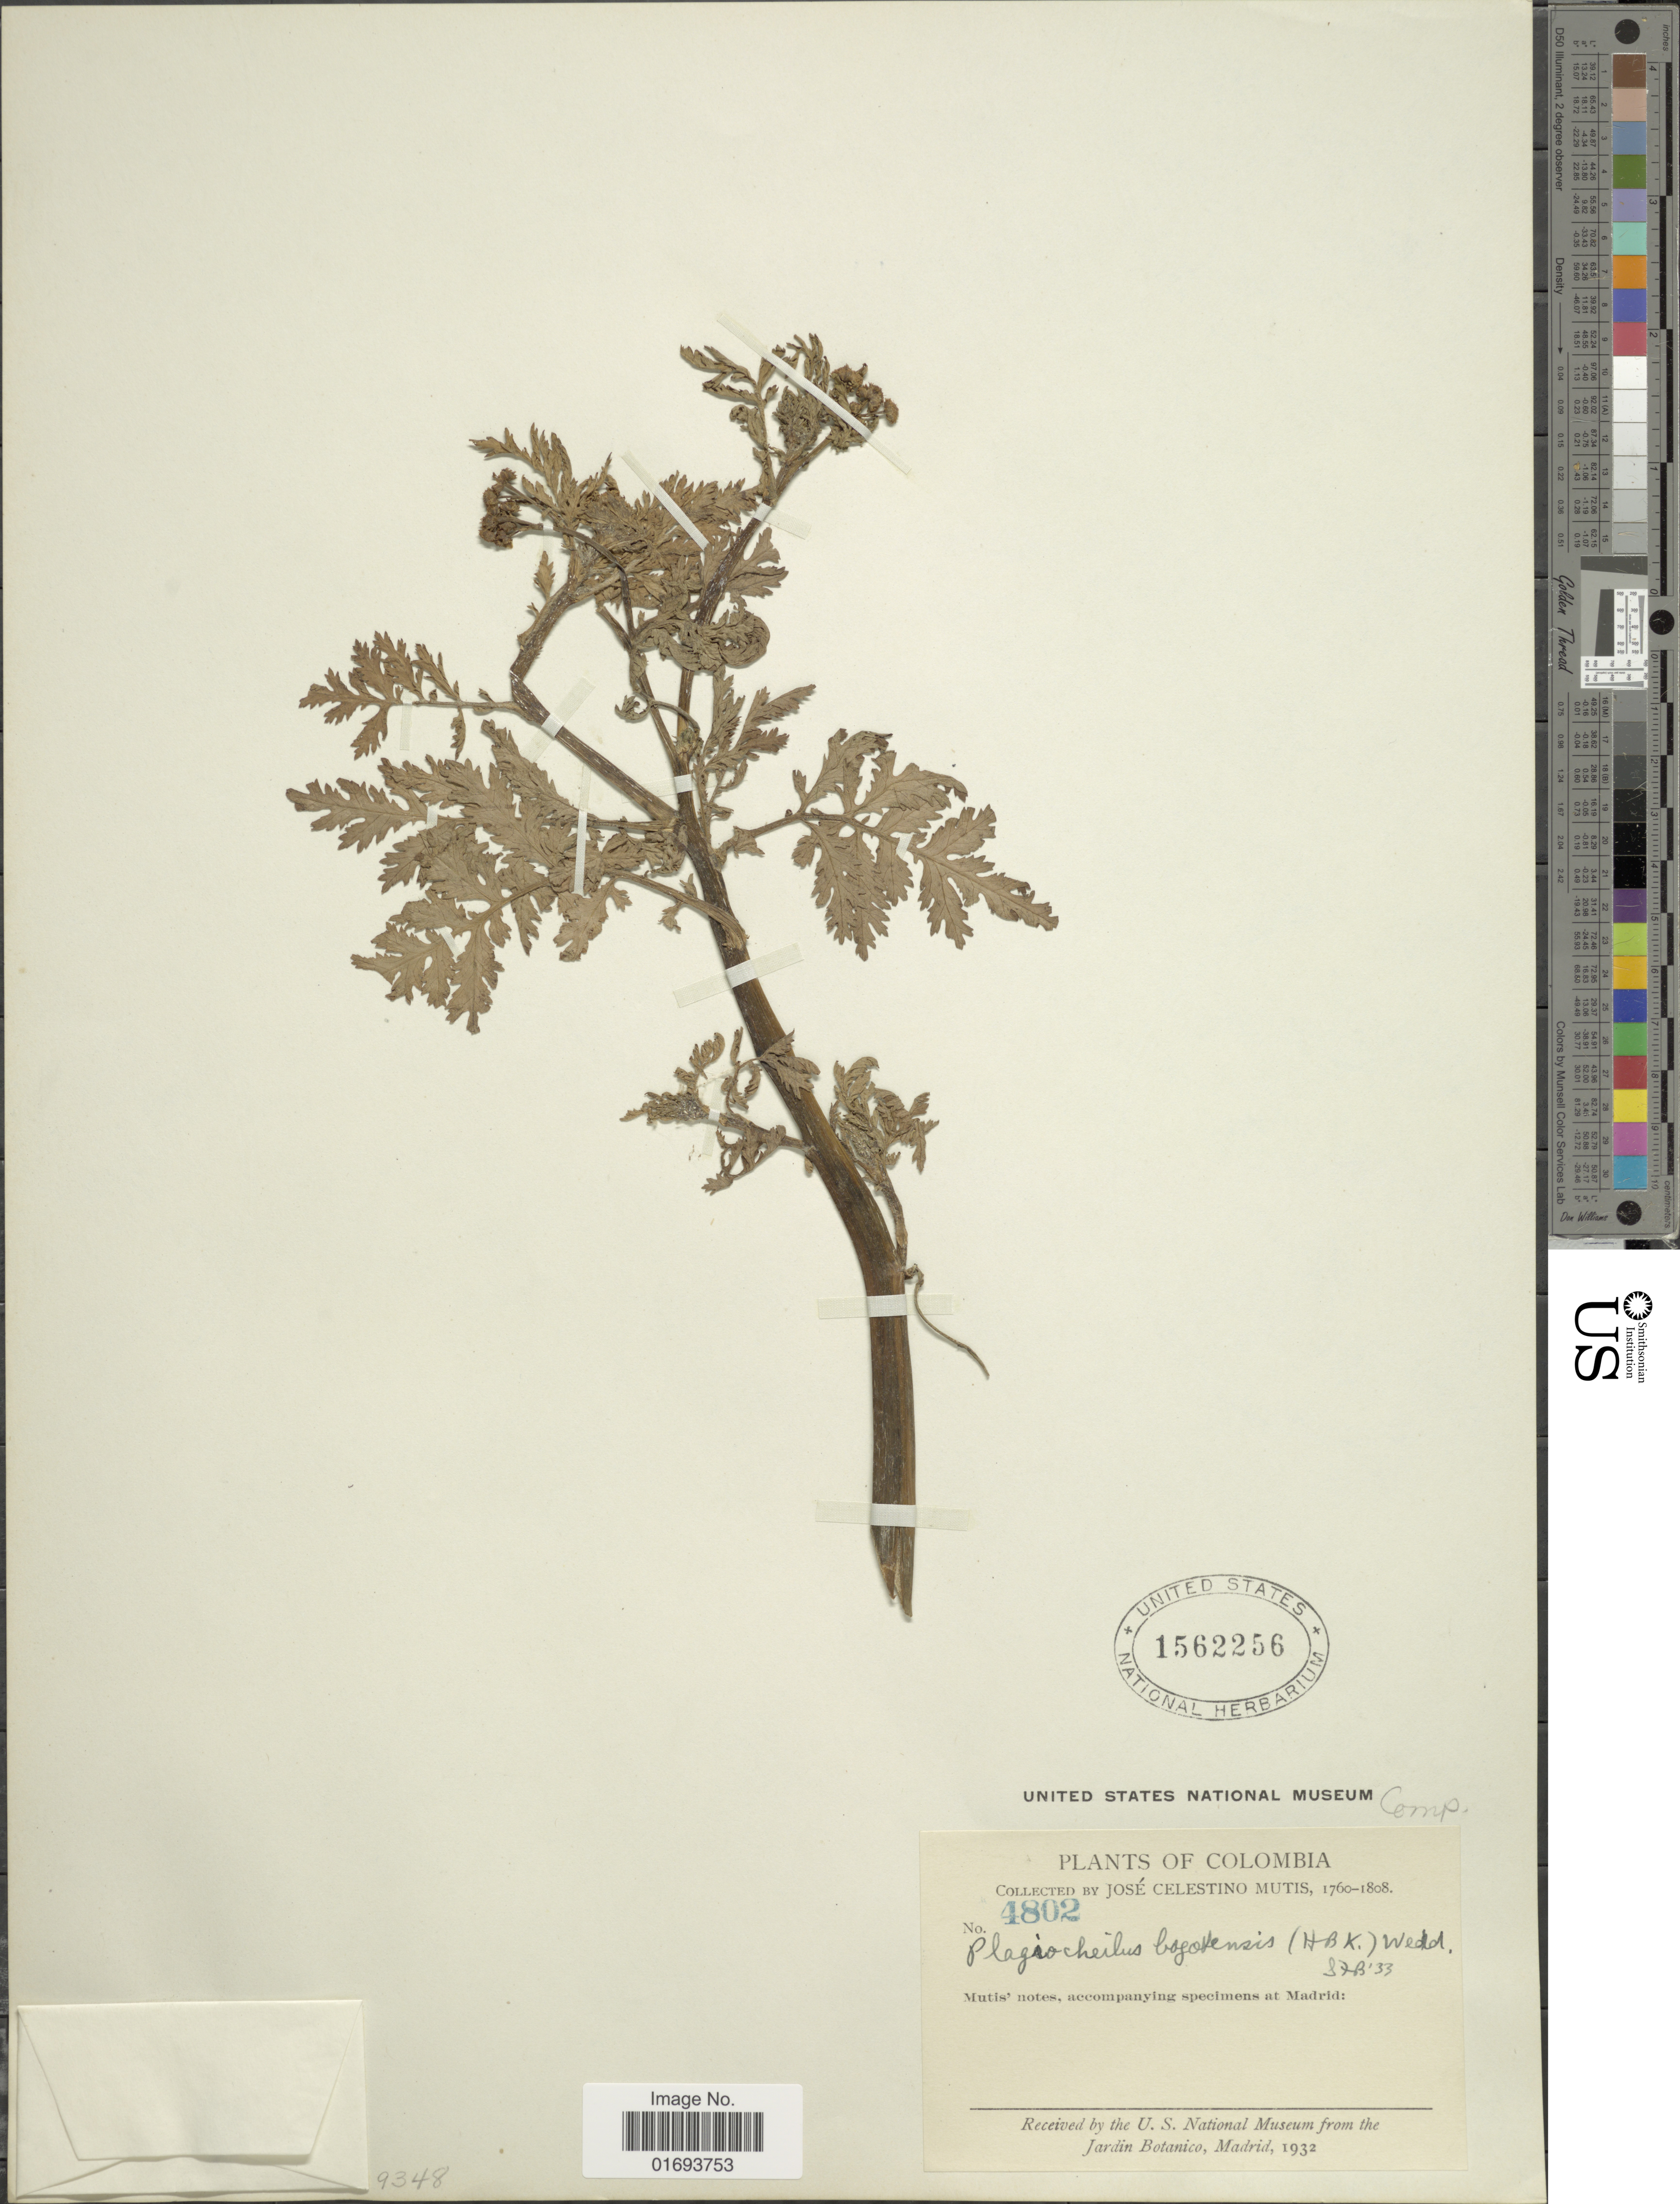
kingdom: Plantae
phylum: Tracheophyta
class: Magnoliopsida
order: Asterales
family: Asteraceae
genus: Plagiocheilus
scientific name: Plagiocheilus bogotensis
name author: (Kunth) Wedd.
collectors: J. C. B. Mutis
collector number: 4802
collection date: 1760/1808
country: Colombia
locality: Colombia. Mutis' notes, accompanying specimens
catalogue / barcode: US 1562256